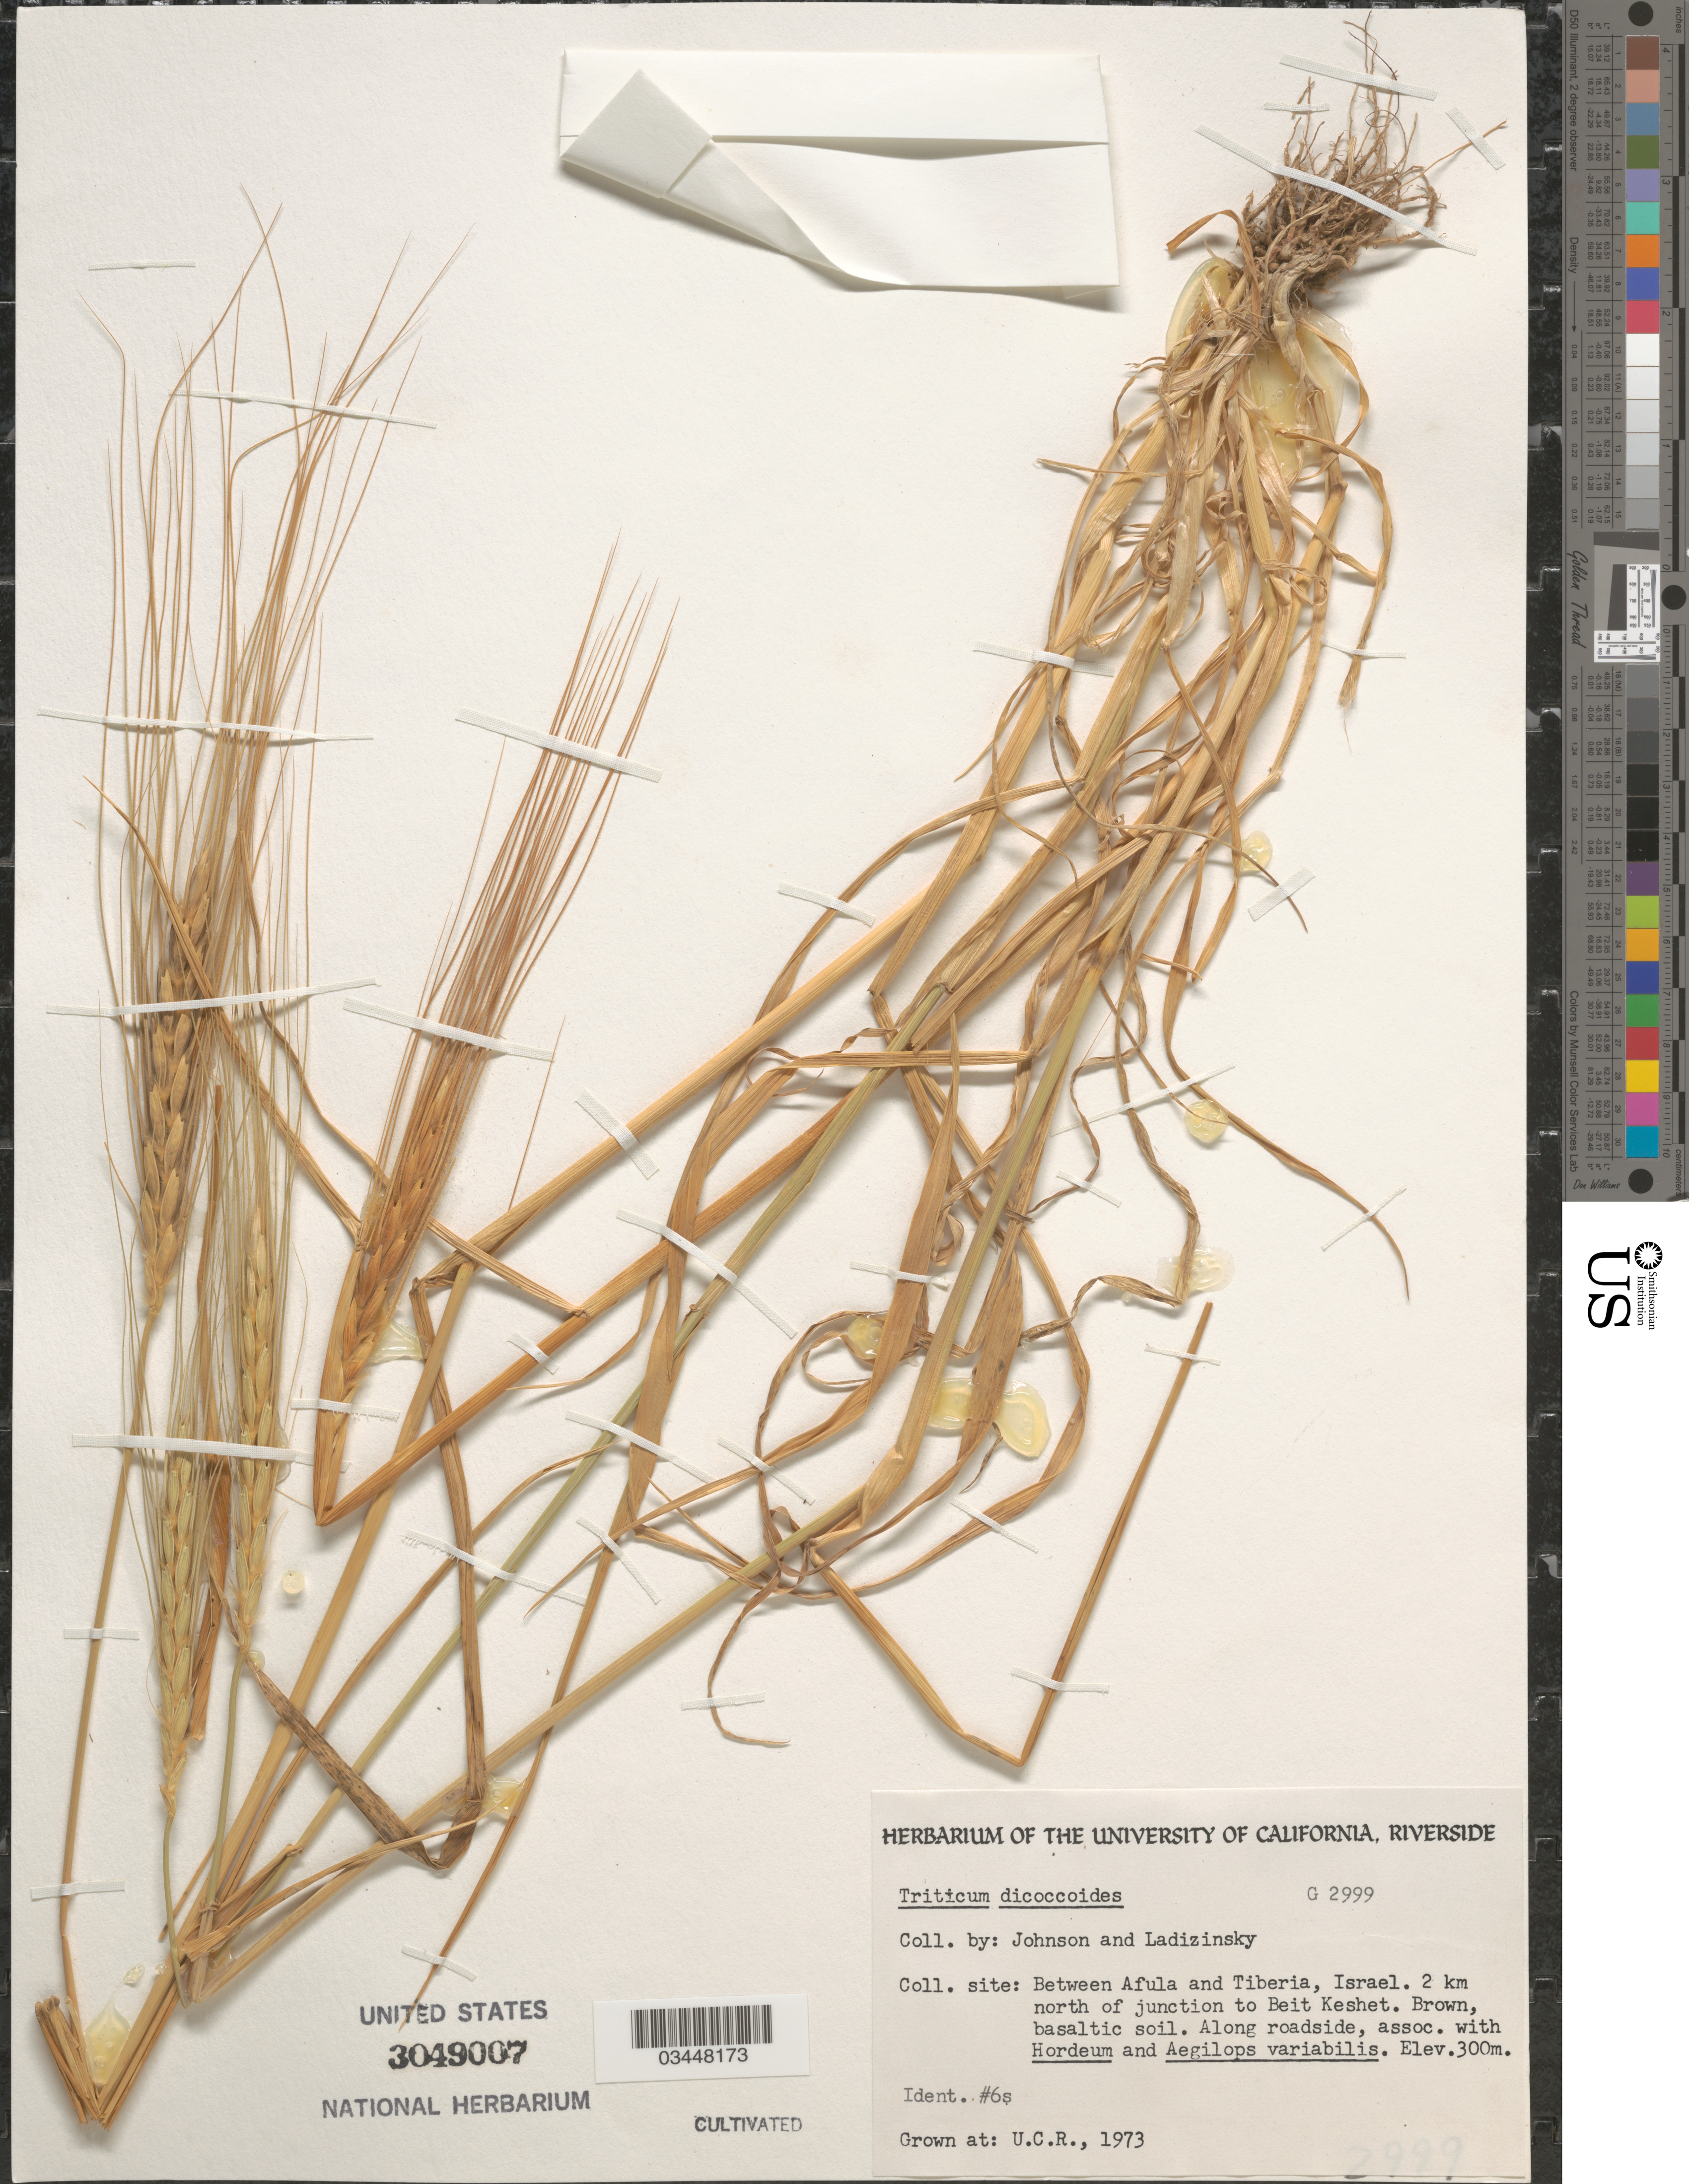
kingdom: Plantae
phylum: Tracheophyta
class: Liliopsida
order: Poales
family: Poaceae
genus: Triticum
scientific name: Triticum dicoccoides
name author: (Körn.) Körn. ex Schweinf.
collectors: ex herb. Univ. of California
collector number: G2999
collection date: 1973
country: United States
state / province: California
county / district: Riverside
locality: U.C.R.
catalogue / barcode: US 3049007